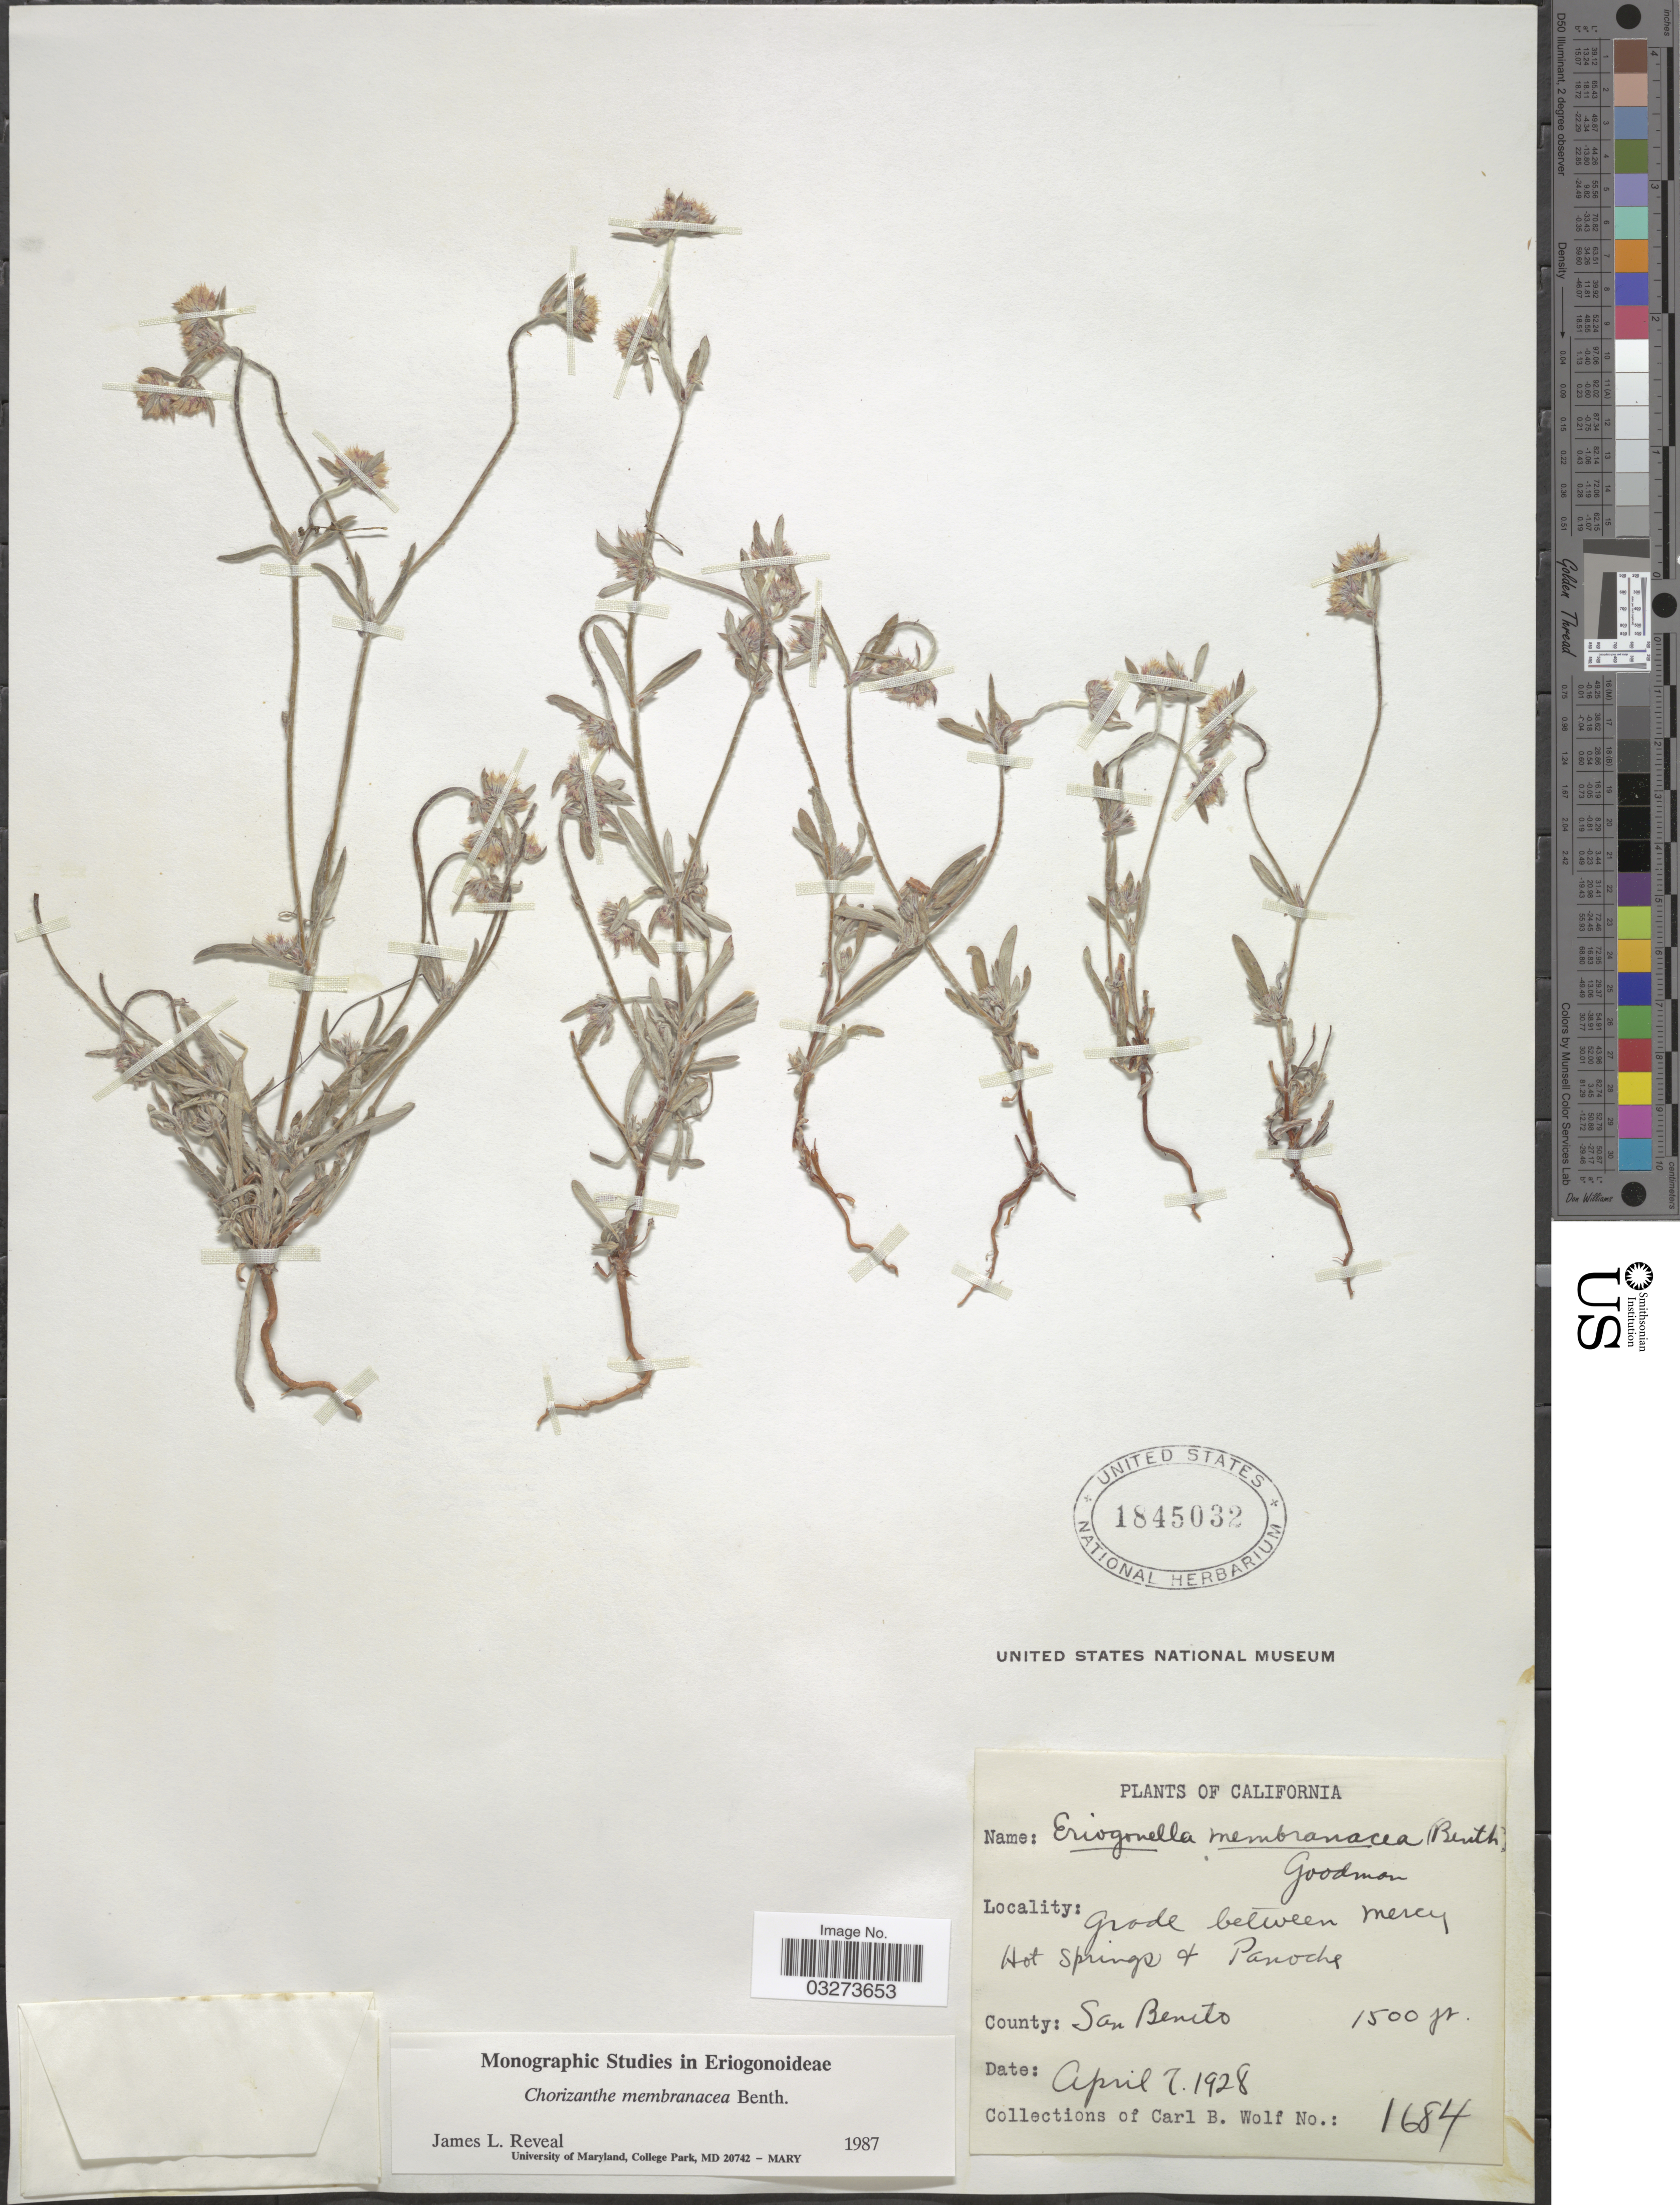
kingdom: Plantae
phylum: Tracheophyta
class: Magnoliopsida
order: Caryophyllales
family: Polygonaceae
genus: Chorizanthe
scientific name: Chorizanthe membranacea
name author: Benth.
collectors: C. B. Wolf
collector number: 1684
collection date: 1928-04-07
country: United States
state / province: California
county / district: San Benito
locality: Grade between mercy Hot Springs & Panoche, County: San Benito.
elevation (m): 457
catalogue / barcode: US 1845032